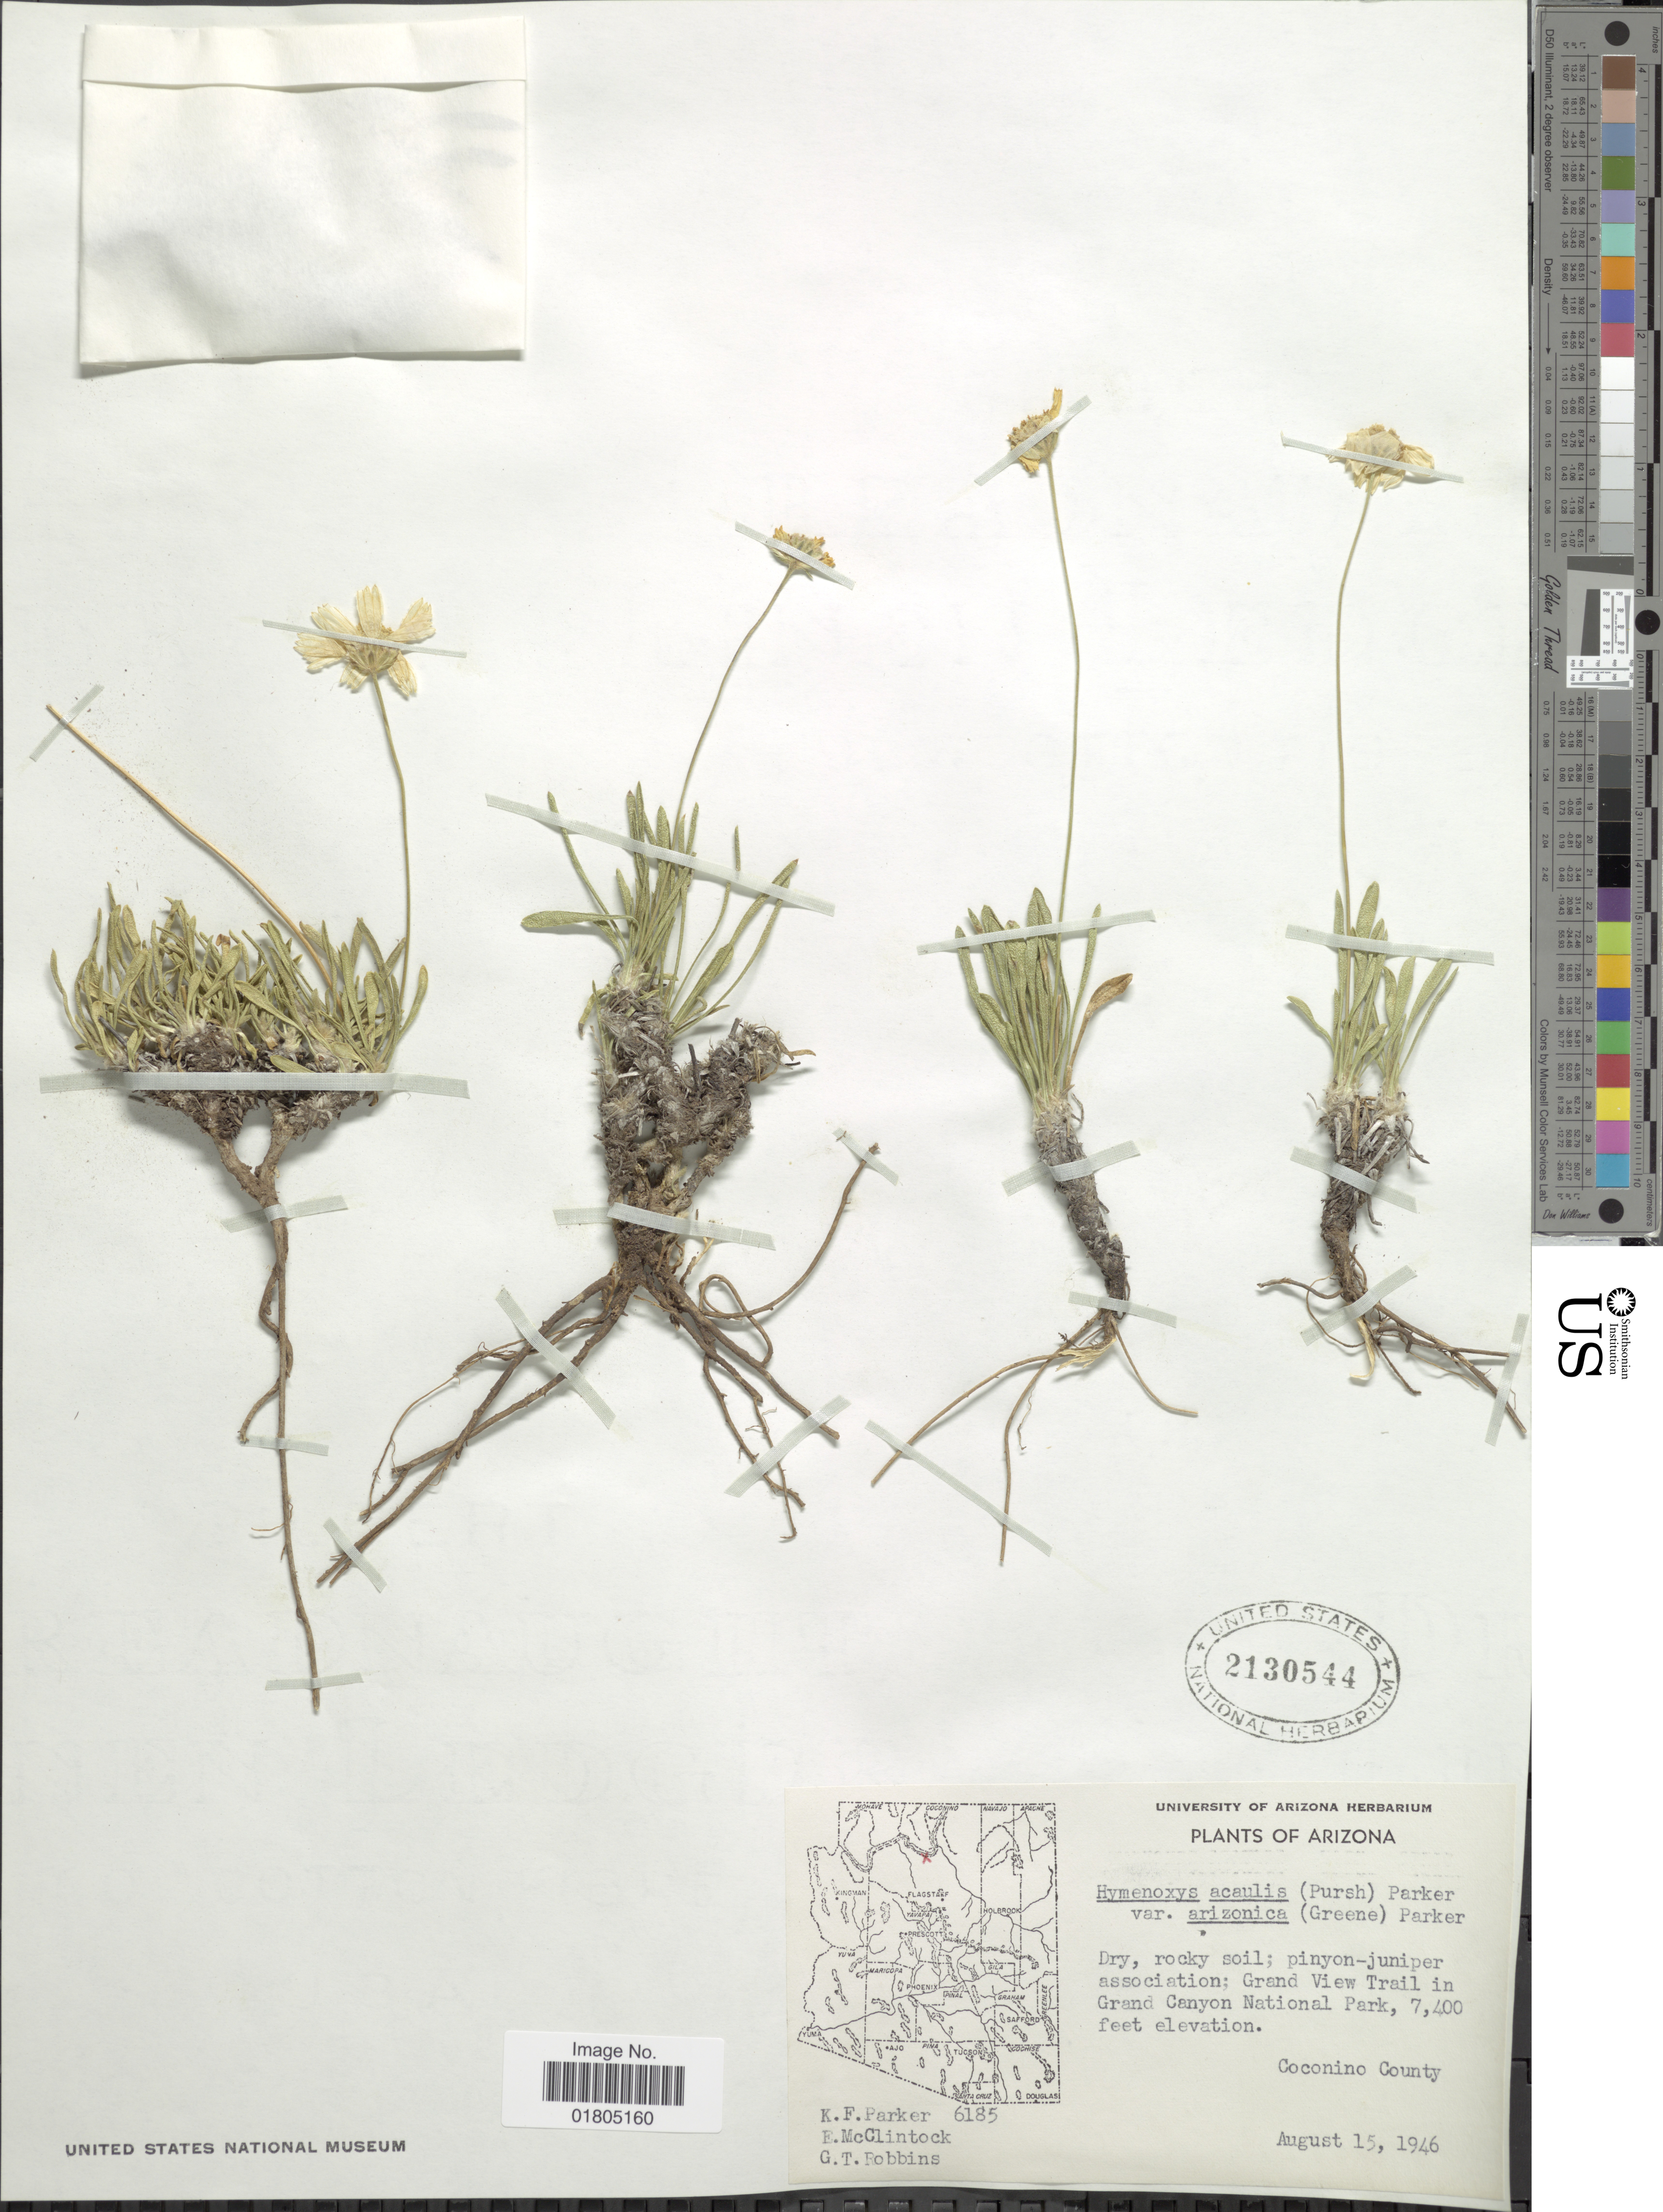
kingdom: Plantae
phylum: Tracheophyta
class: Magnoliopsida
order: Asterales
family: Asteraceae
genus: Actinea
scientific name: Actinea acaulis var. arizonica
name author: (Greene) S.F. Blake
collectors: K. F. Parker, E. McClintock & G. T. Robbins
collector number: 6185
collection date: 1946-08-15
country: United States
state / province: Arizona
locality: Grand View Trail in Grand Canyon National Park, Coconino Park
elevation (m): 2256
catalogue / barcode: US 2130544